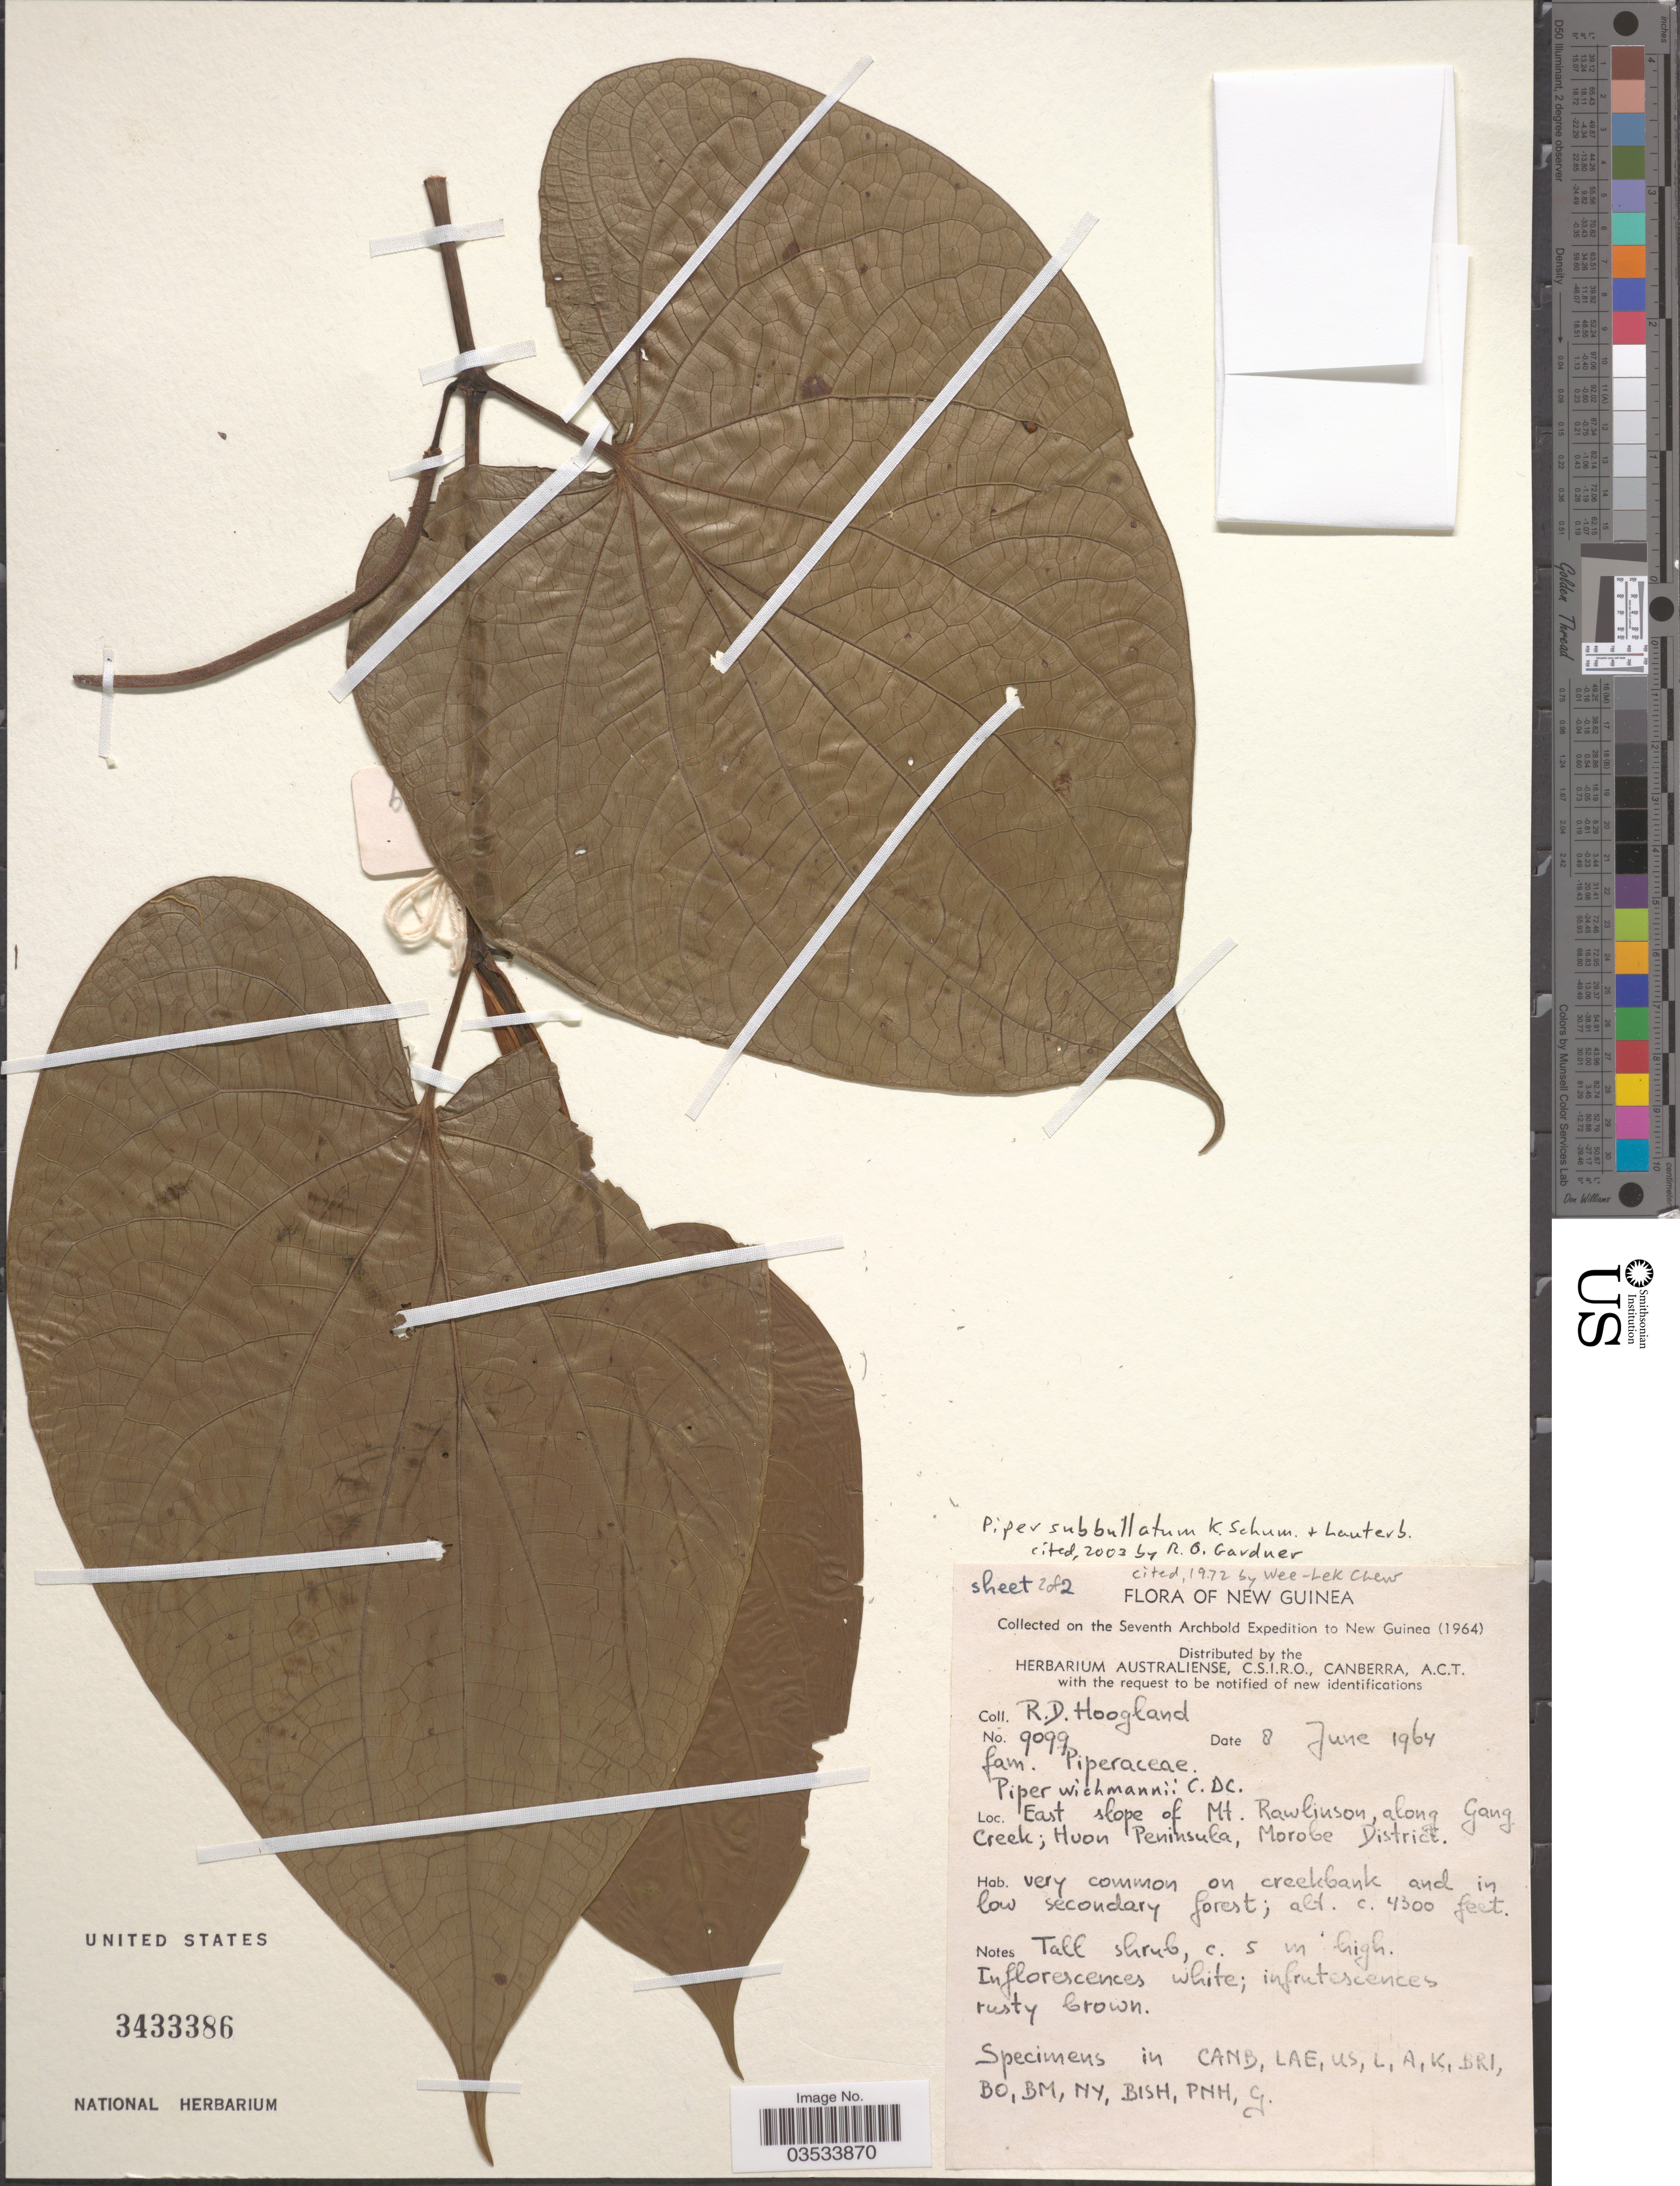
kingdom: Plantae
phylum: Tracheophyta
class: Magnoliopsida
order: Piperales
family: Piperaceae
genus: Piper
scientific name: Piper subbullatum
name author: K. Schum. & Lauterb.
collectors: R. D. Hoogland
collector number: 9099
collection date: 1964-06-08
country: Papua New Guinea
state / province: Morobe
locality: New Guinea. East slope of Mt. Rawlinson, along Gang Creek; Huon Peninsula, Morobe District.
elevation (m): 1311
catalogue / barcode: US 3433386